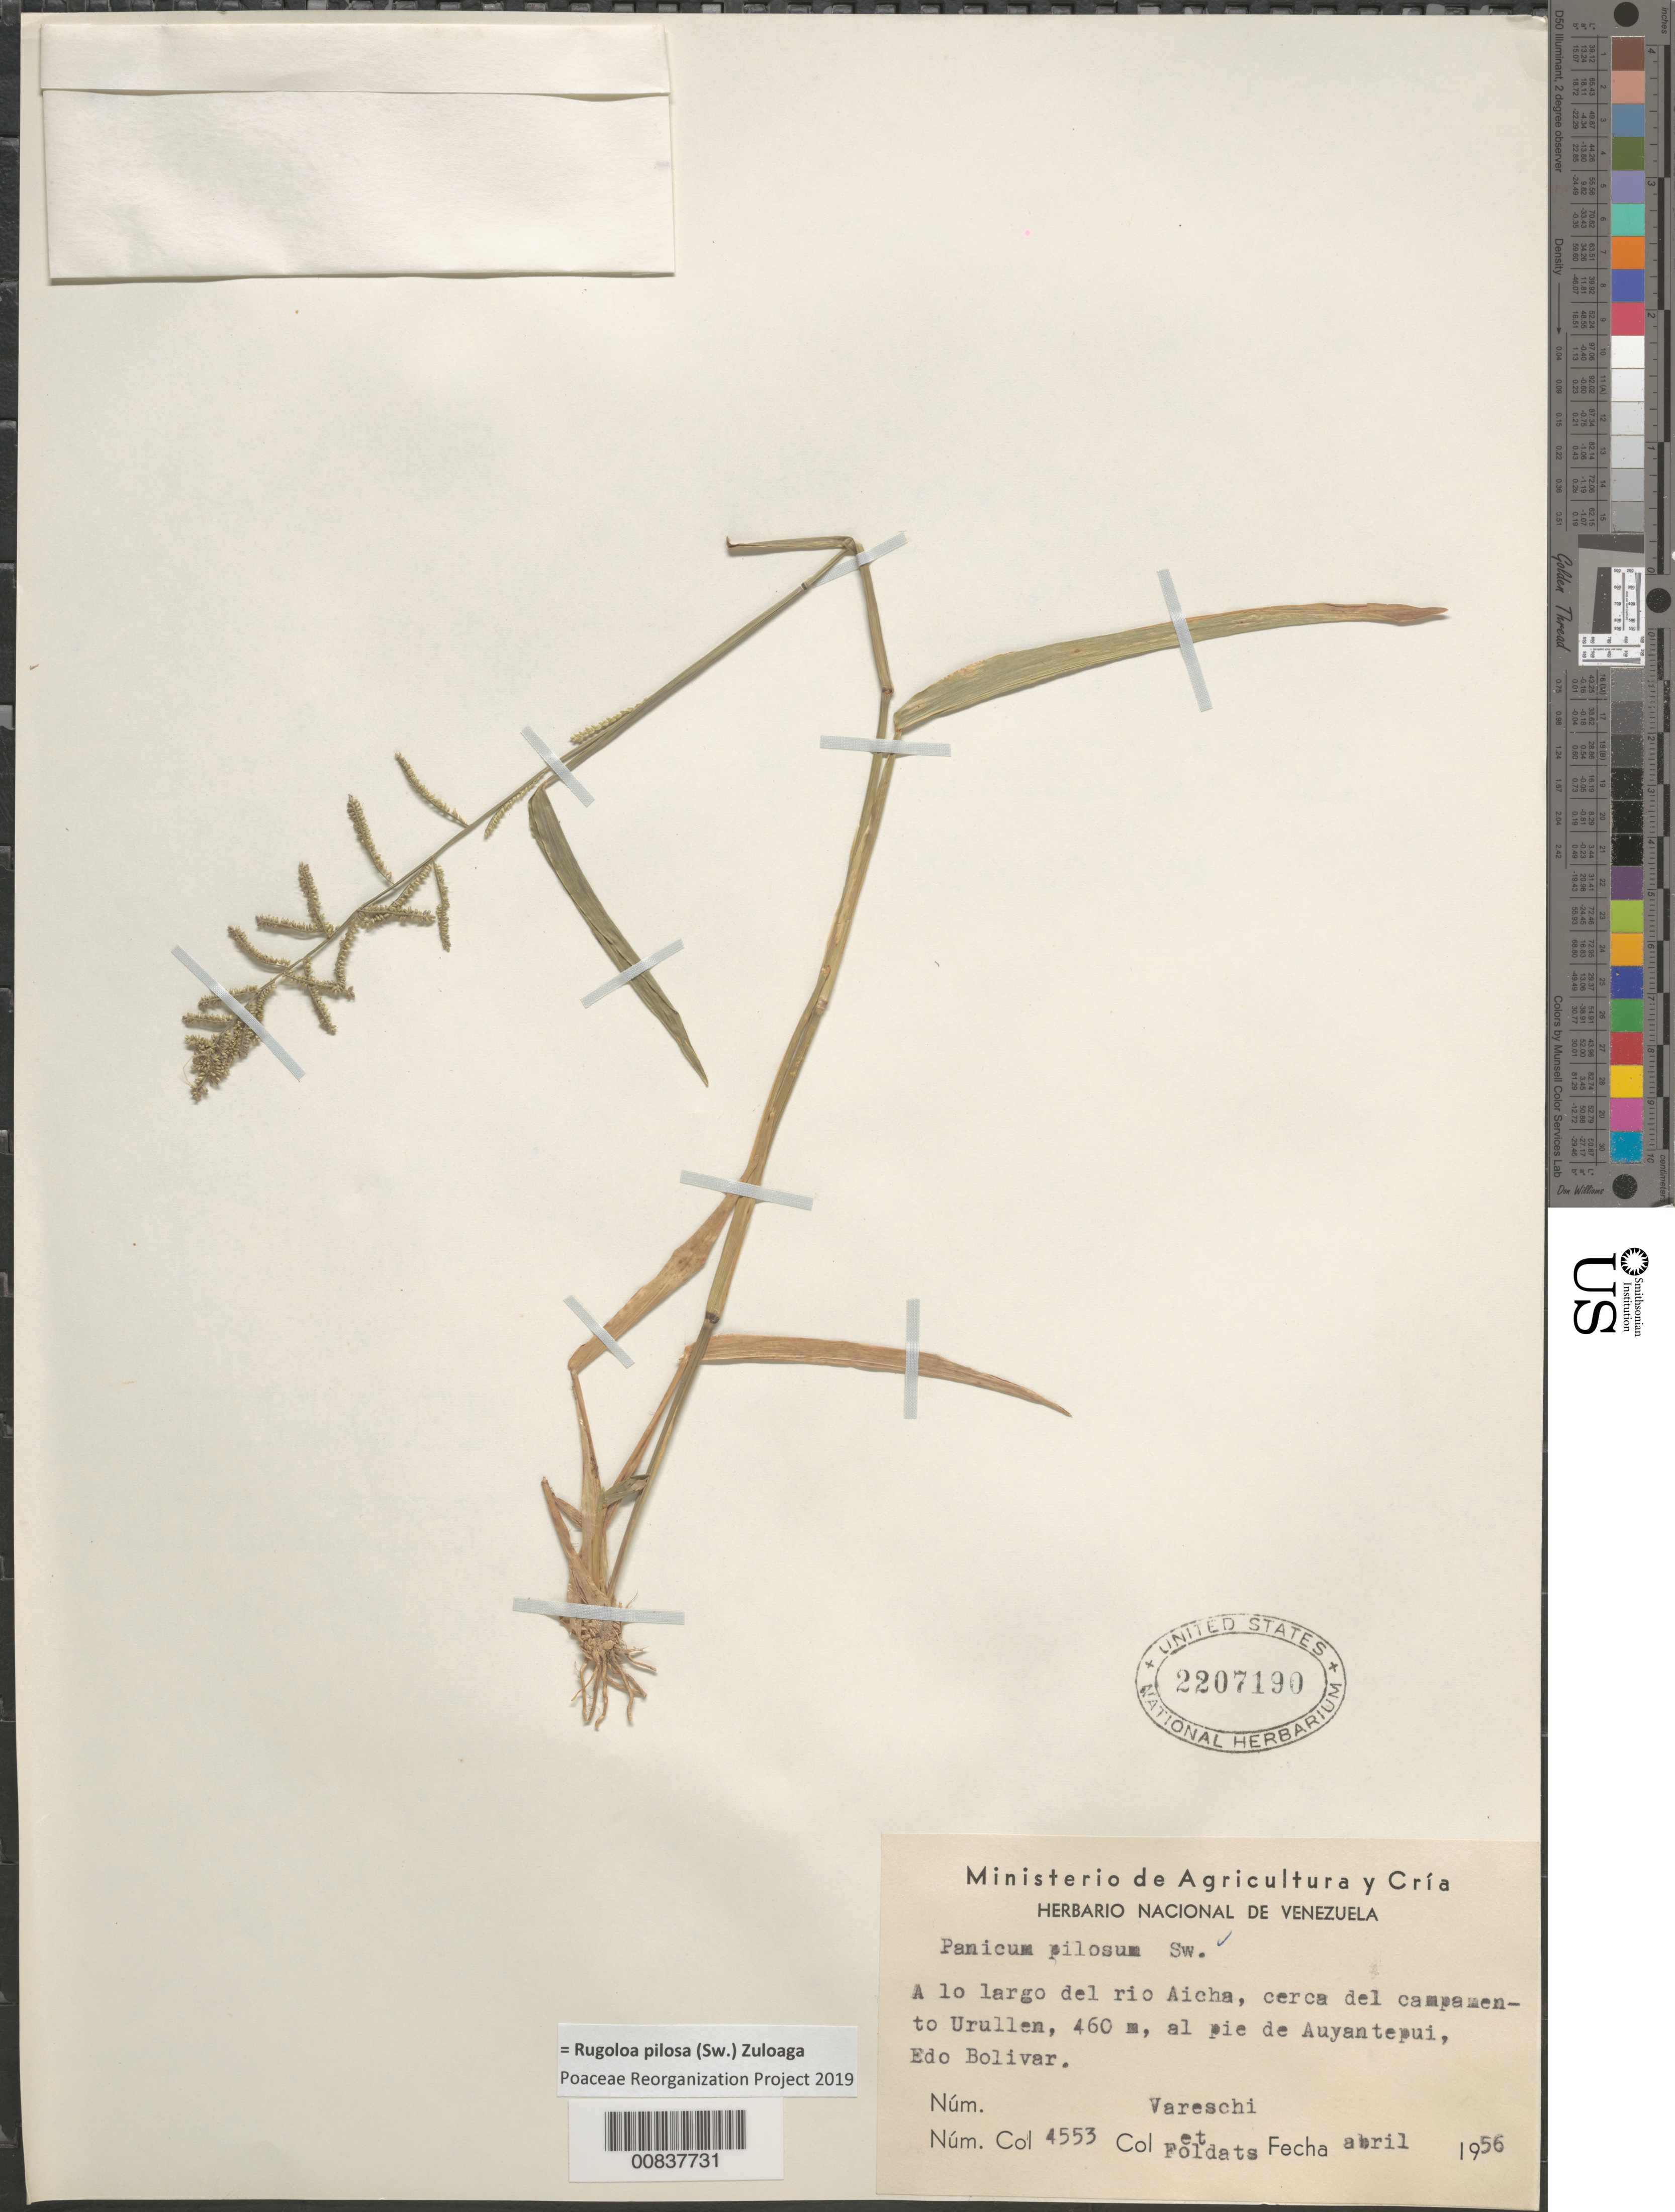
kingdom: Plantae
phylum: Tracheophyta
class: Liliopsida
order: Poales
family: Poaceae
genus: Panicum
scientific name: Panicum pilosum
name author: Sw.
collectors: V. Vareschi & E. Foldats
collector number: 4553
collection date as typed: Apr-56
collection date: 1956-04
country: Venezuela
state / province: Bolívar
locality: Auyan-tepuí, Río Aicha, campamento Urullen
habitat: Along river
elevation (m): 460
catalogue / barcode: US 2207190